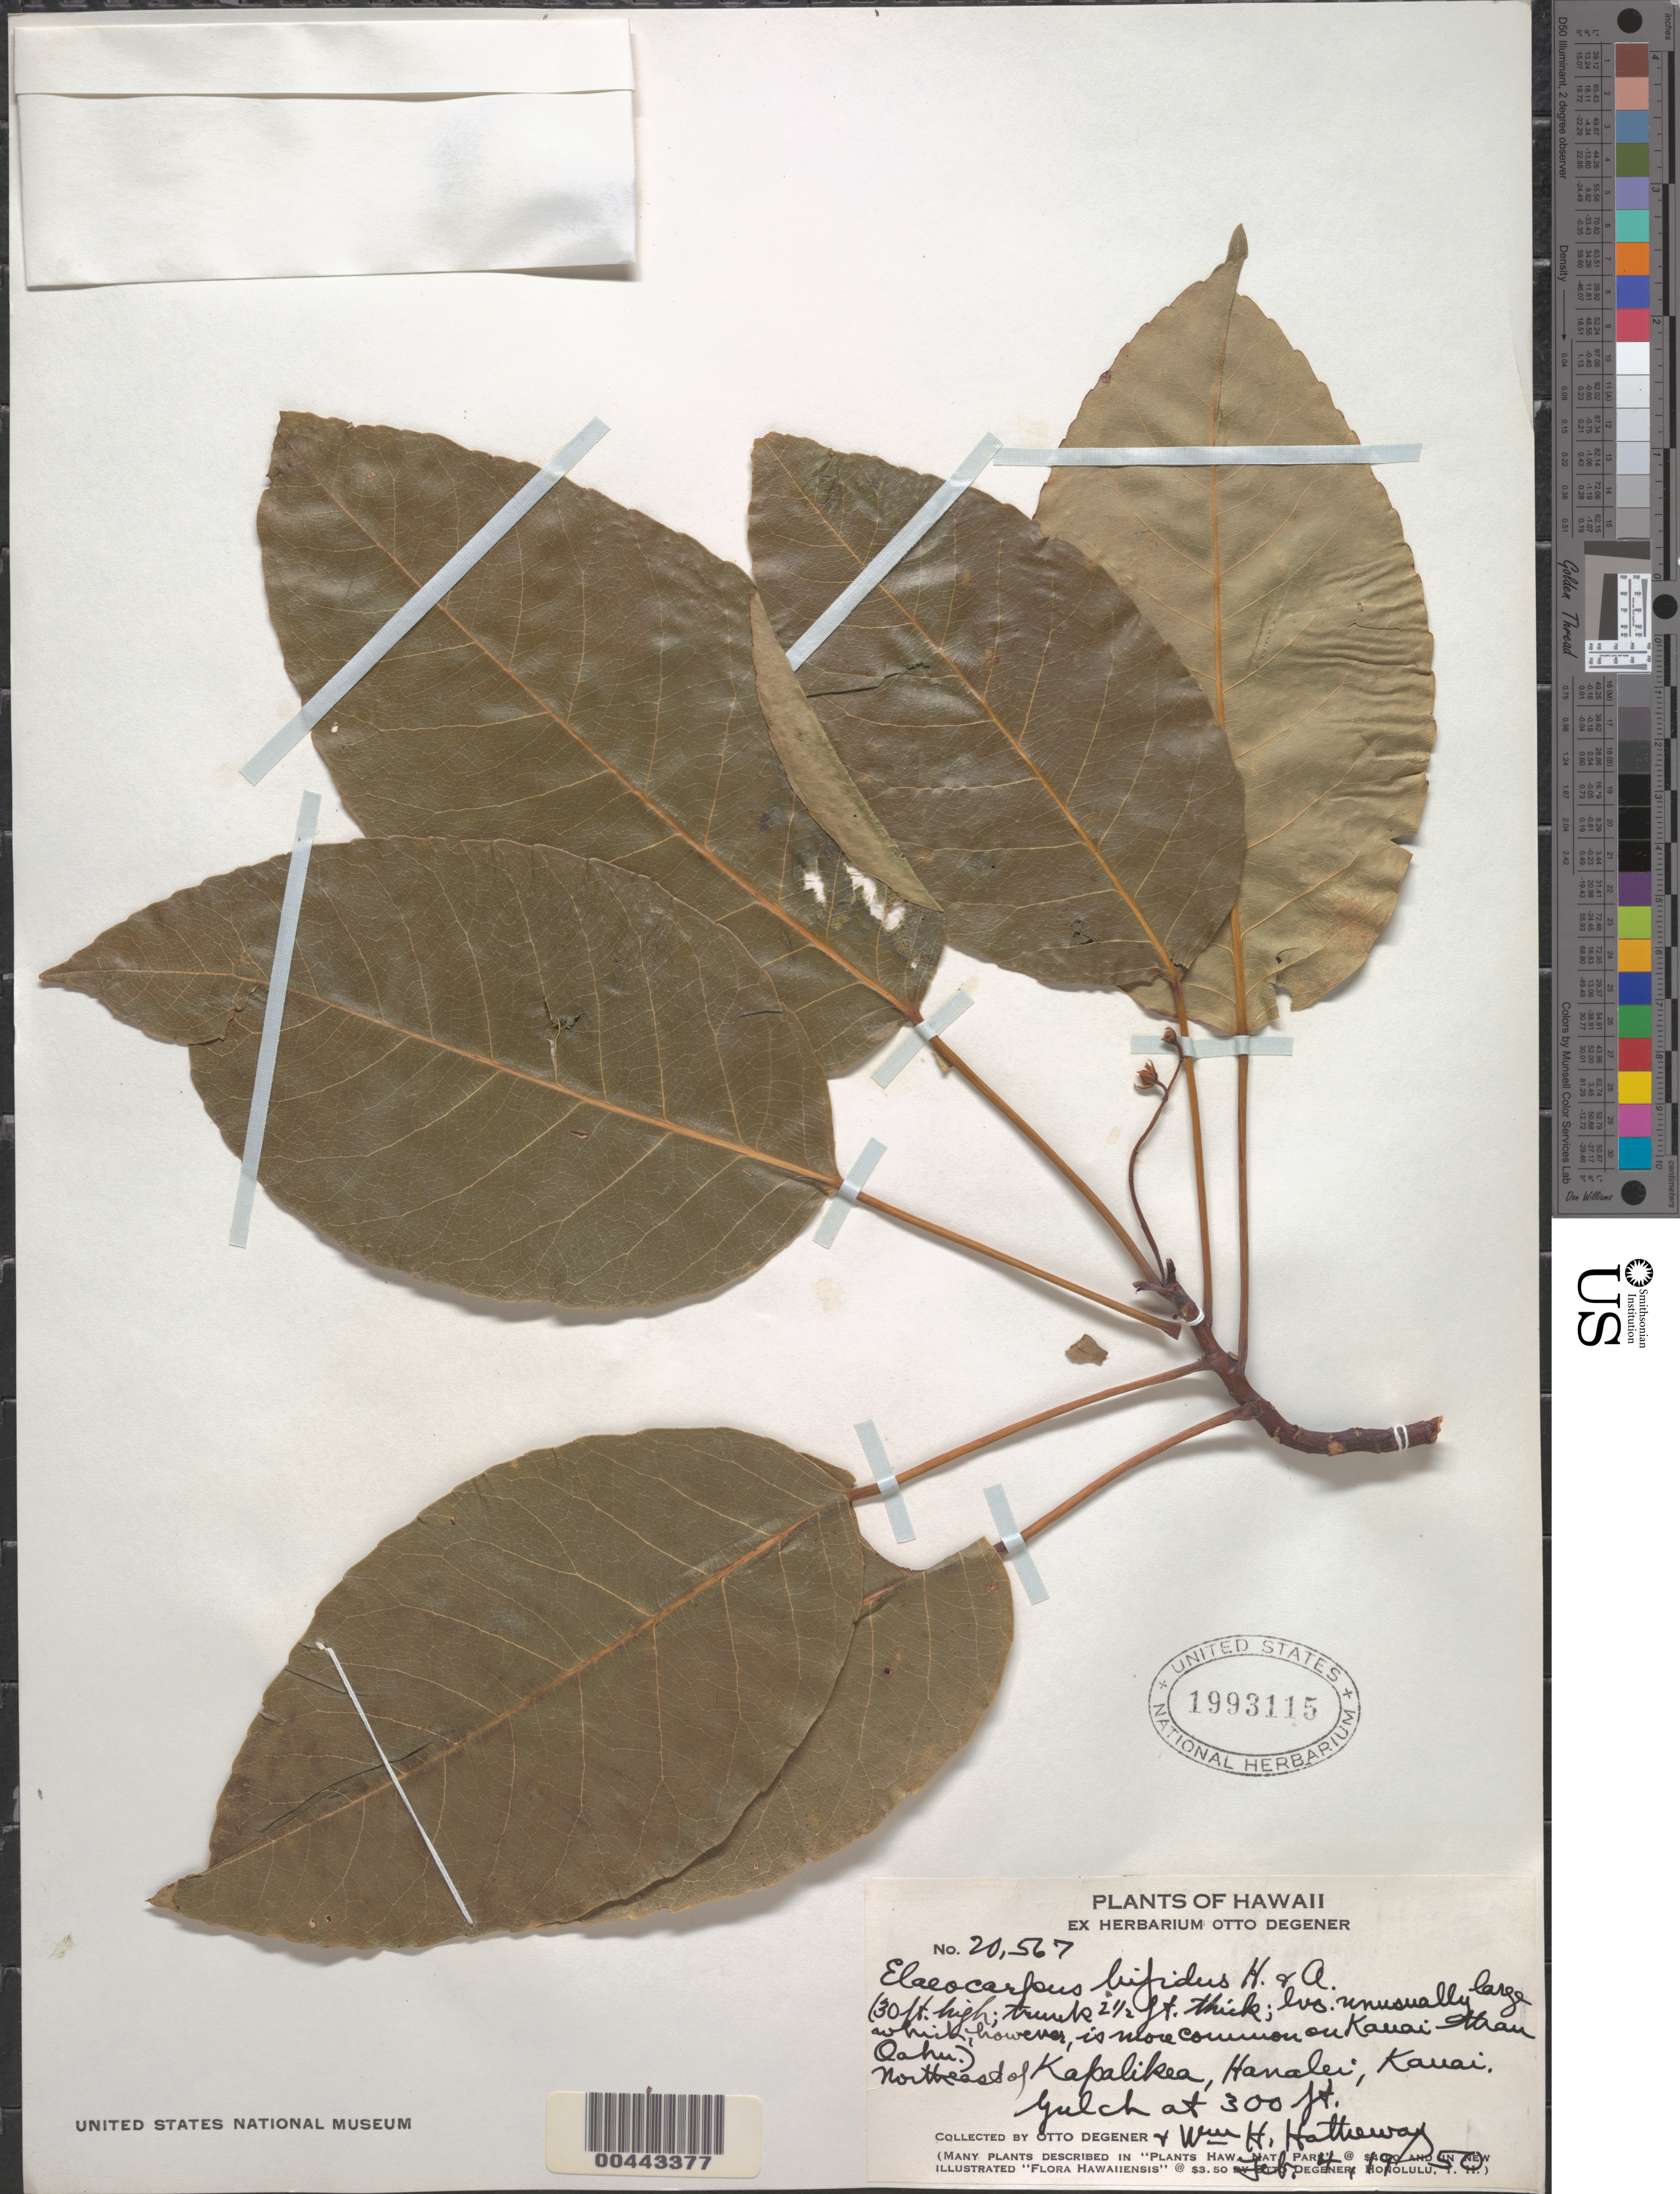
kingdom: Plantae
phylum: Tracheophyta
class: Magnoliopsida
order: Oxalidales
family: Elaeocarpaceae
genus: Elaeocarpus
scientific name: Elaeocarpus bifidus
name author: Hook. & Arn.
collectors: O. Degener & W. H. Hatheway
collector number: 20567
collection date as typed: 4 Feb 1950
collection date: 1950-02-04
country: United States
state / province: Hawaii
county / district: Kauai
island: Kaua'i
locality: NE of Kapalikea, Hanalei, gulch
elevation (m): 91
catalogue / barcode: US 1993115